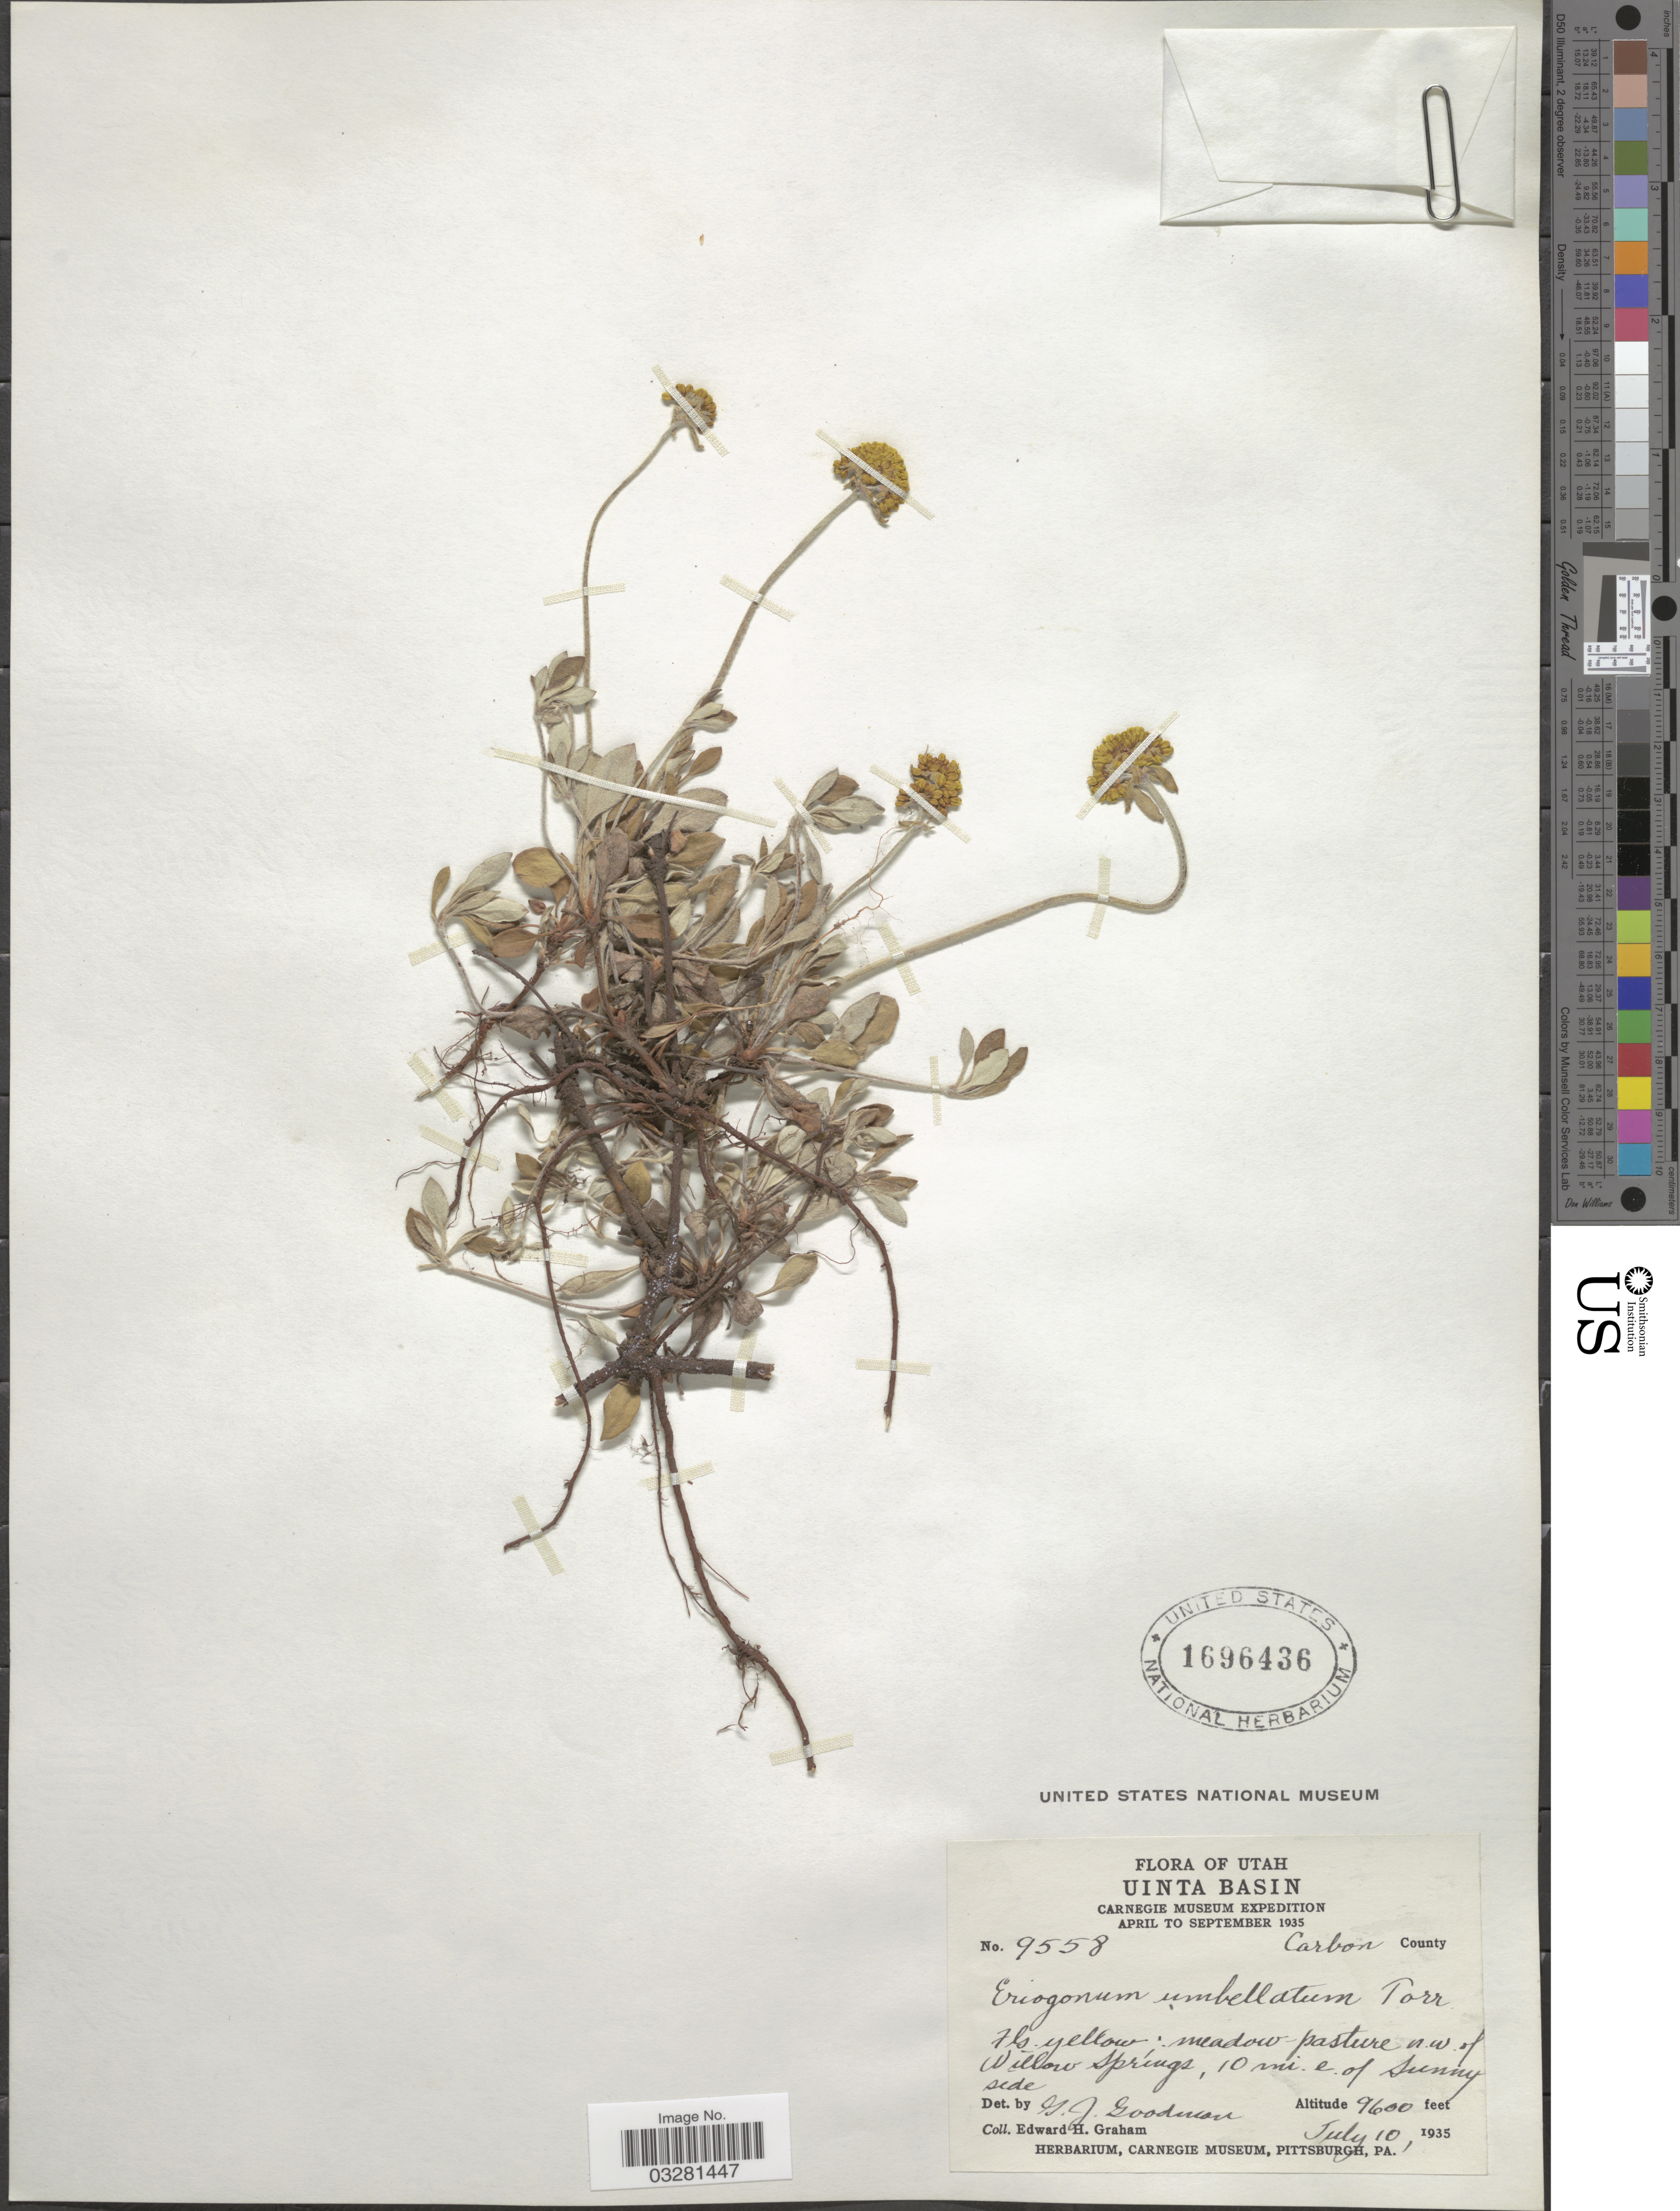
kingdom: Plantae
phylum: Tracheophyta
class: Magnoliopsida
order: Caryophyllales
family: Polygonaceae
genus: Eriogonum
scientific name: Eriogonum umbellatum var. umbellatum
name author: Torr.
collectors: E. H. Graham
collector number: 9558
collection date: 1935-07-10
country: United States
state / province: Utah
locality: Uinta Basin. Carbon County. N. w. of Willow Springs, 10 mi. e. of Sunny side.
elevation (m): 2926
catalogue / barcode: US 1696436